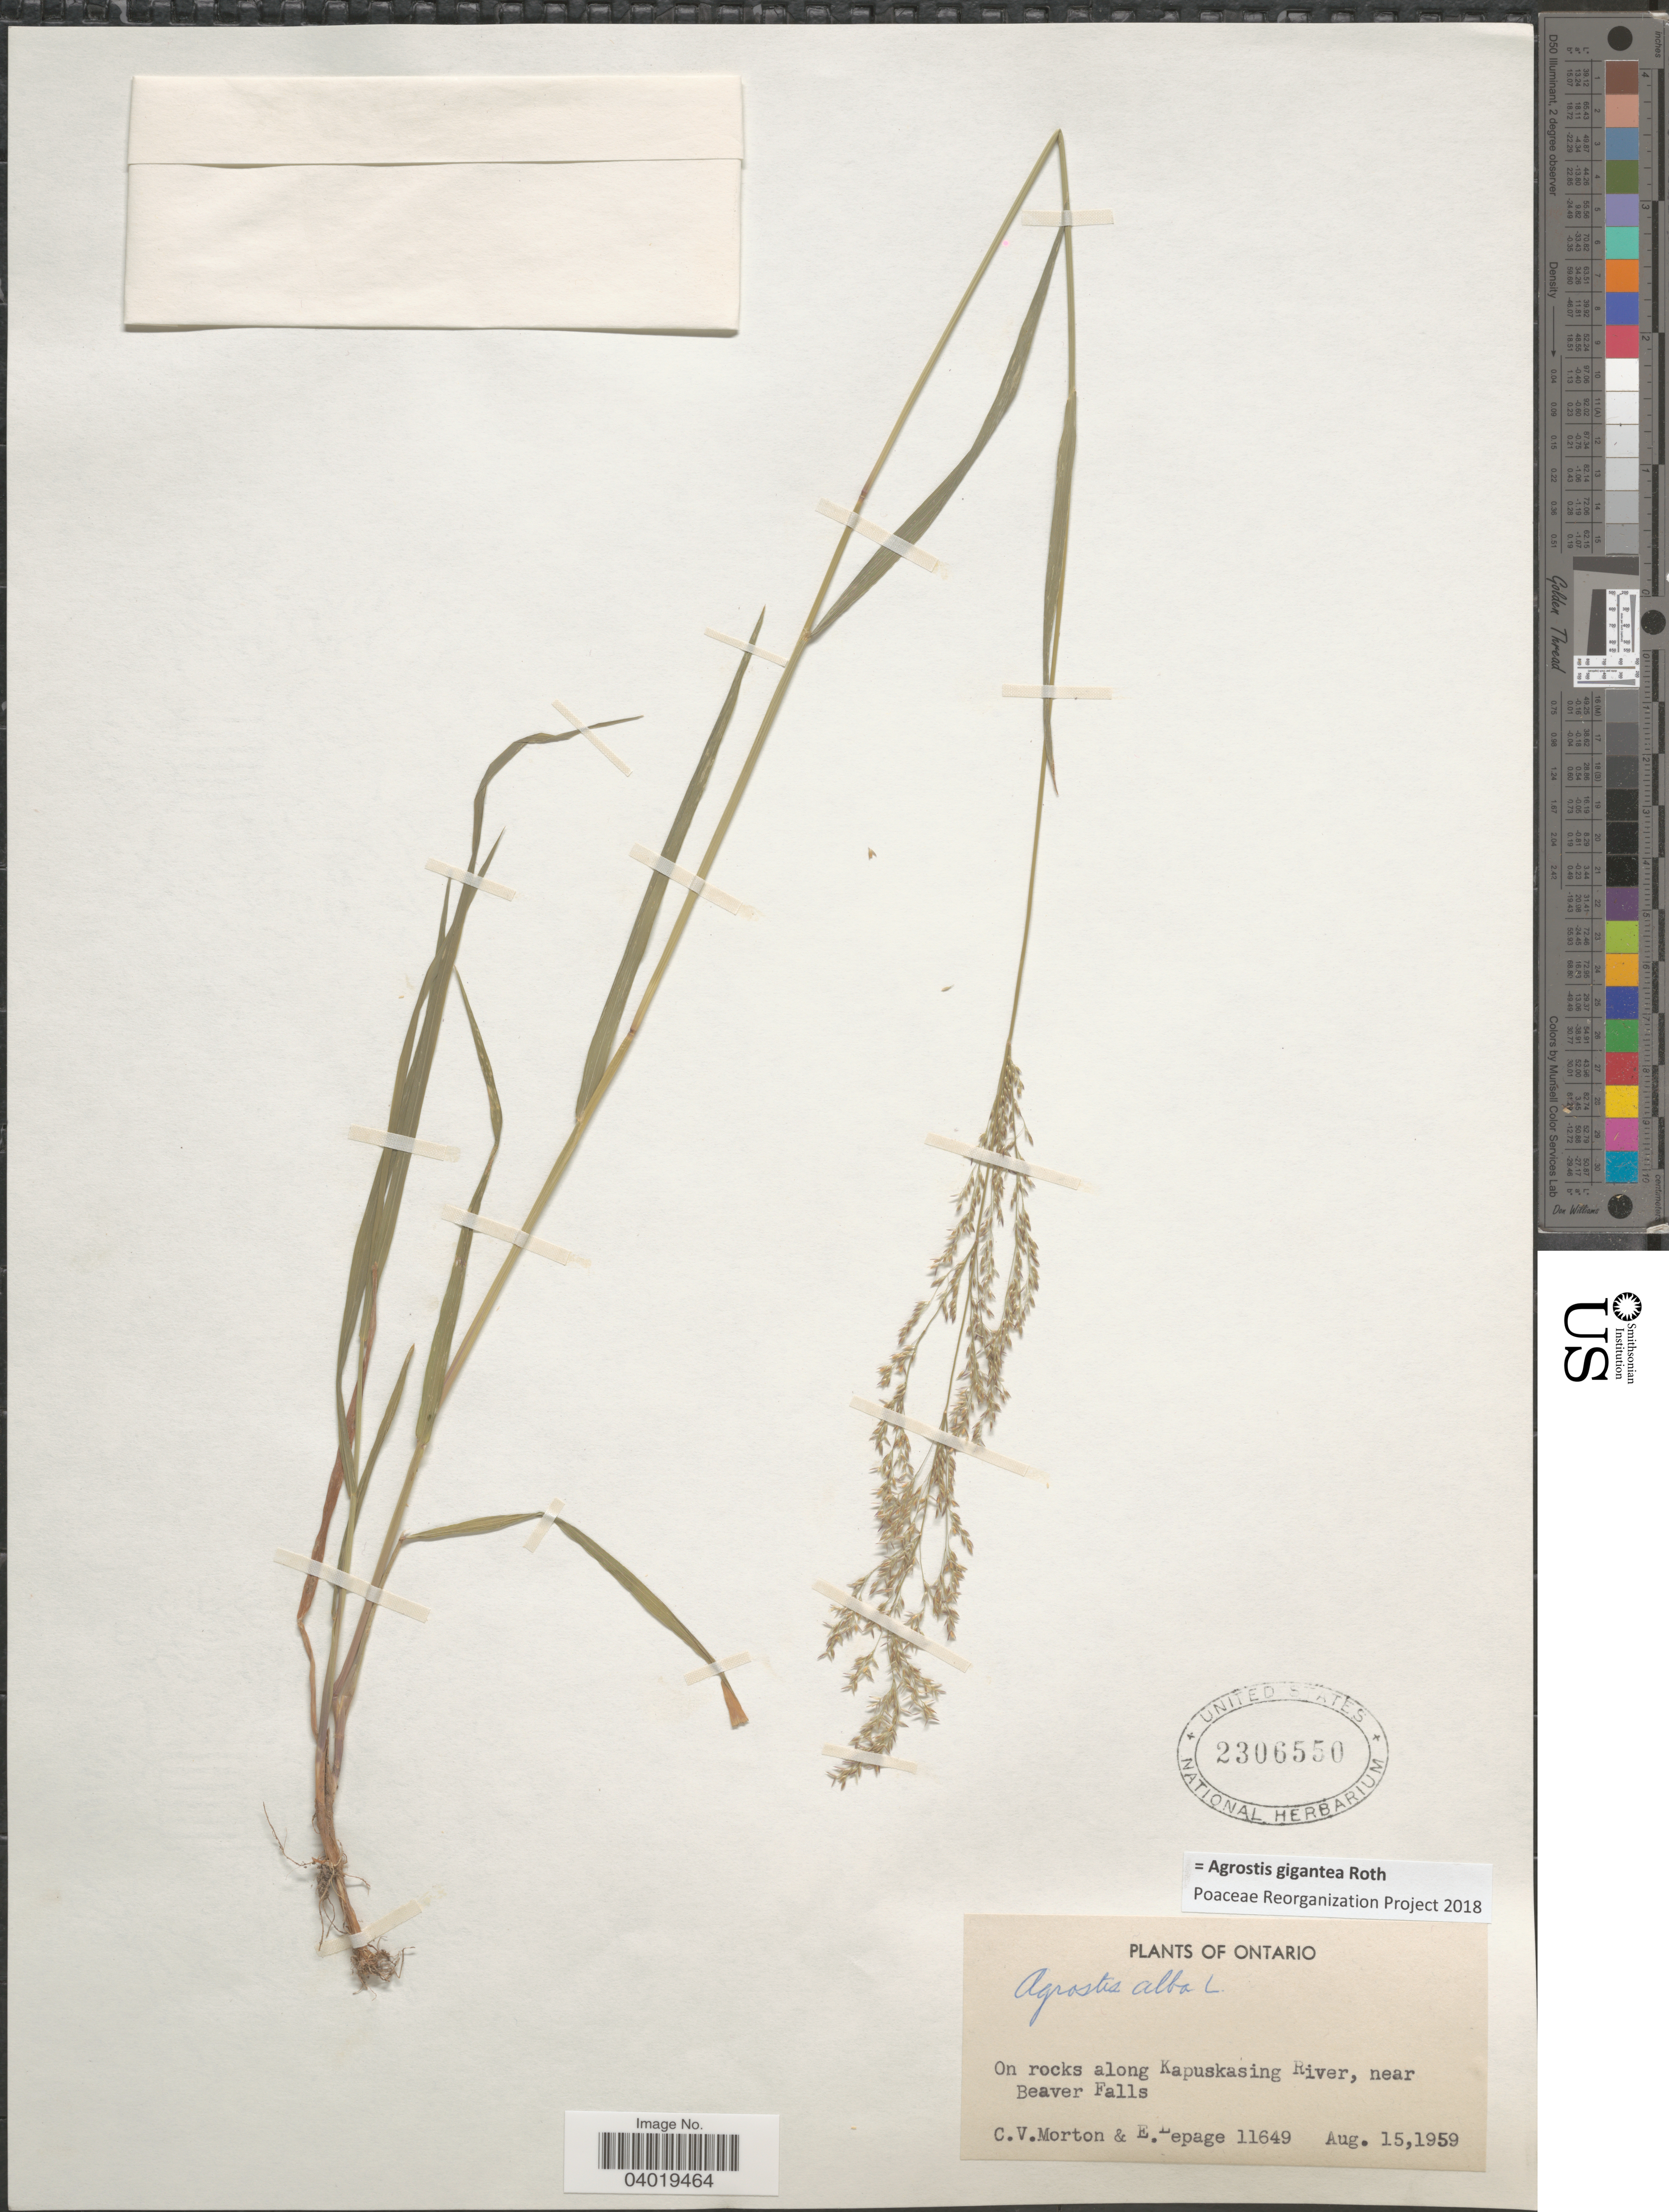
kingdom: Plantae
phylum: Tracheophyta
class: Liliopsida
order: Poales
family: Poaceae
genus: Agrostis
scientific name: Agrostis gigantea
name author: Roth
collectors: C. V. Morton & E. Lepage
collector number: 11649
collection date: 1959-08-15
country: Canada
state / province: Ontario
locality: On rocks along Kapuskasing River, near Beaver Falls.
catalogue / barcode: US 2306550